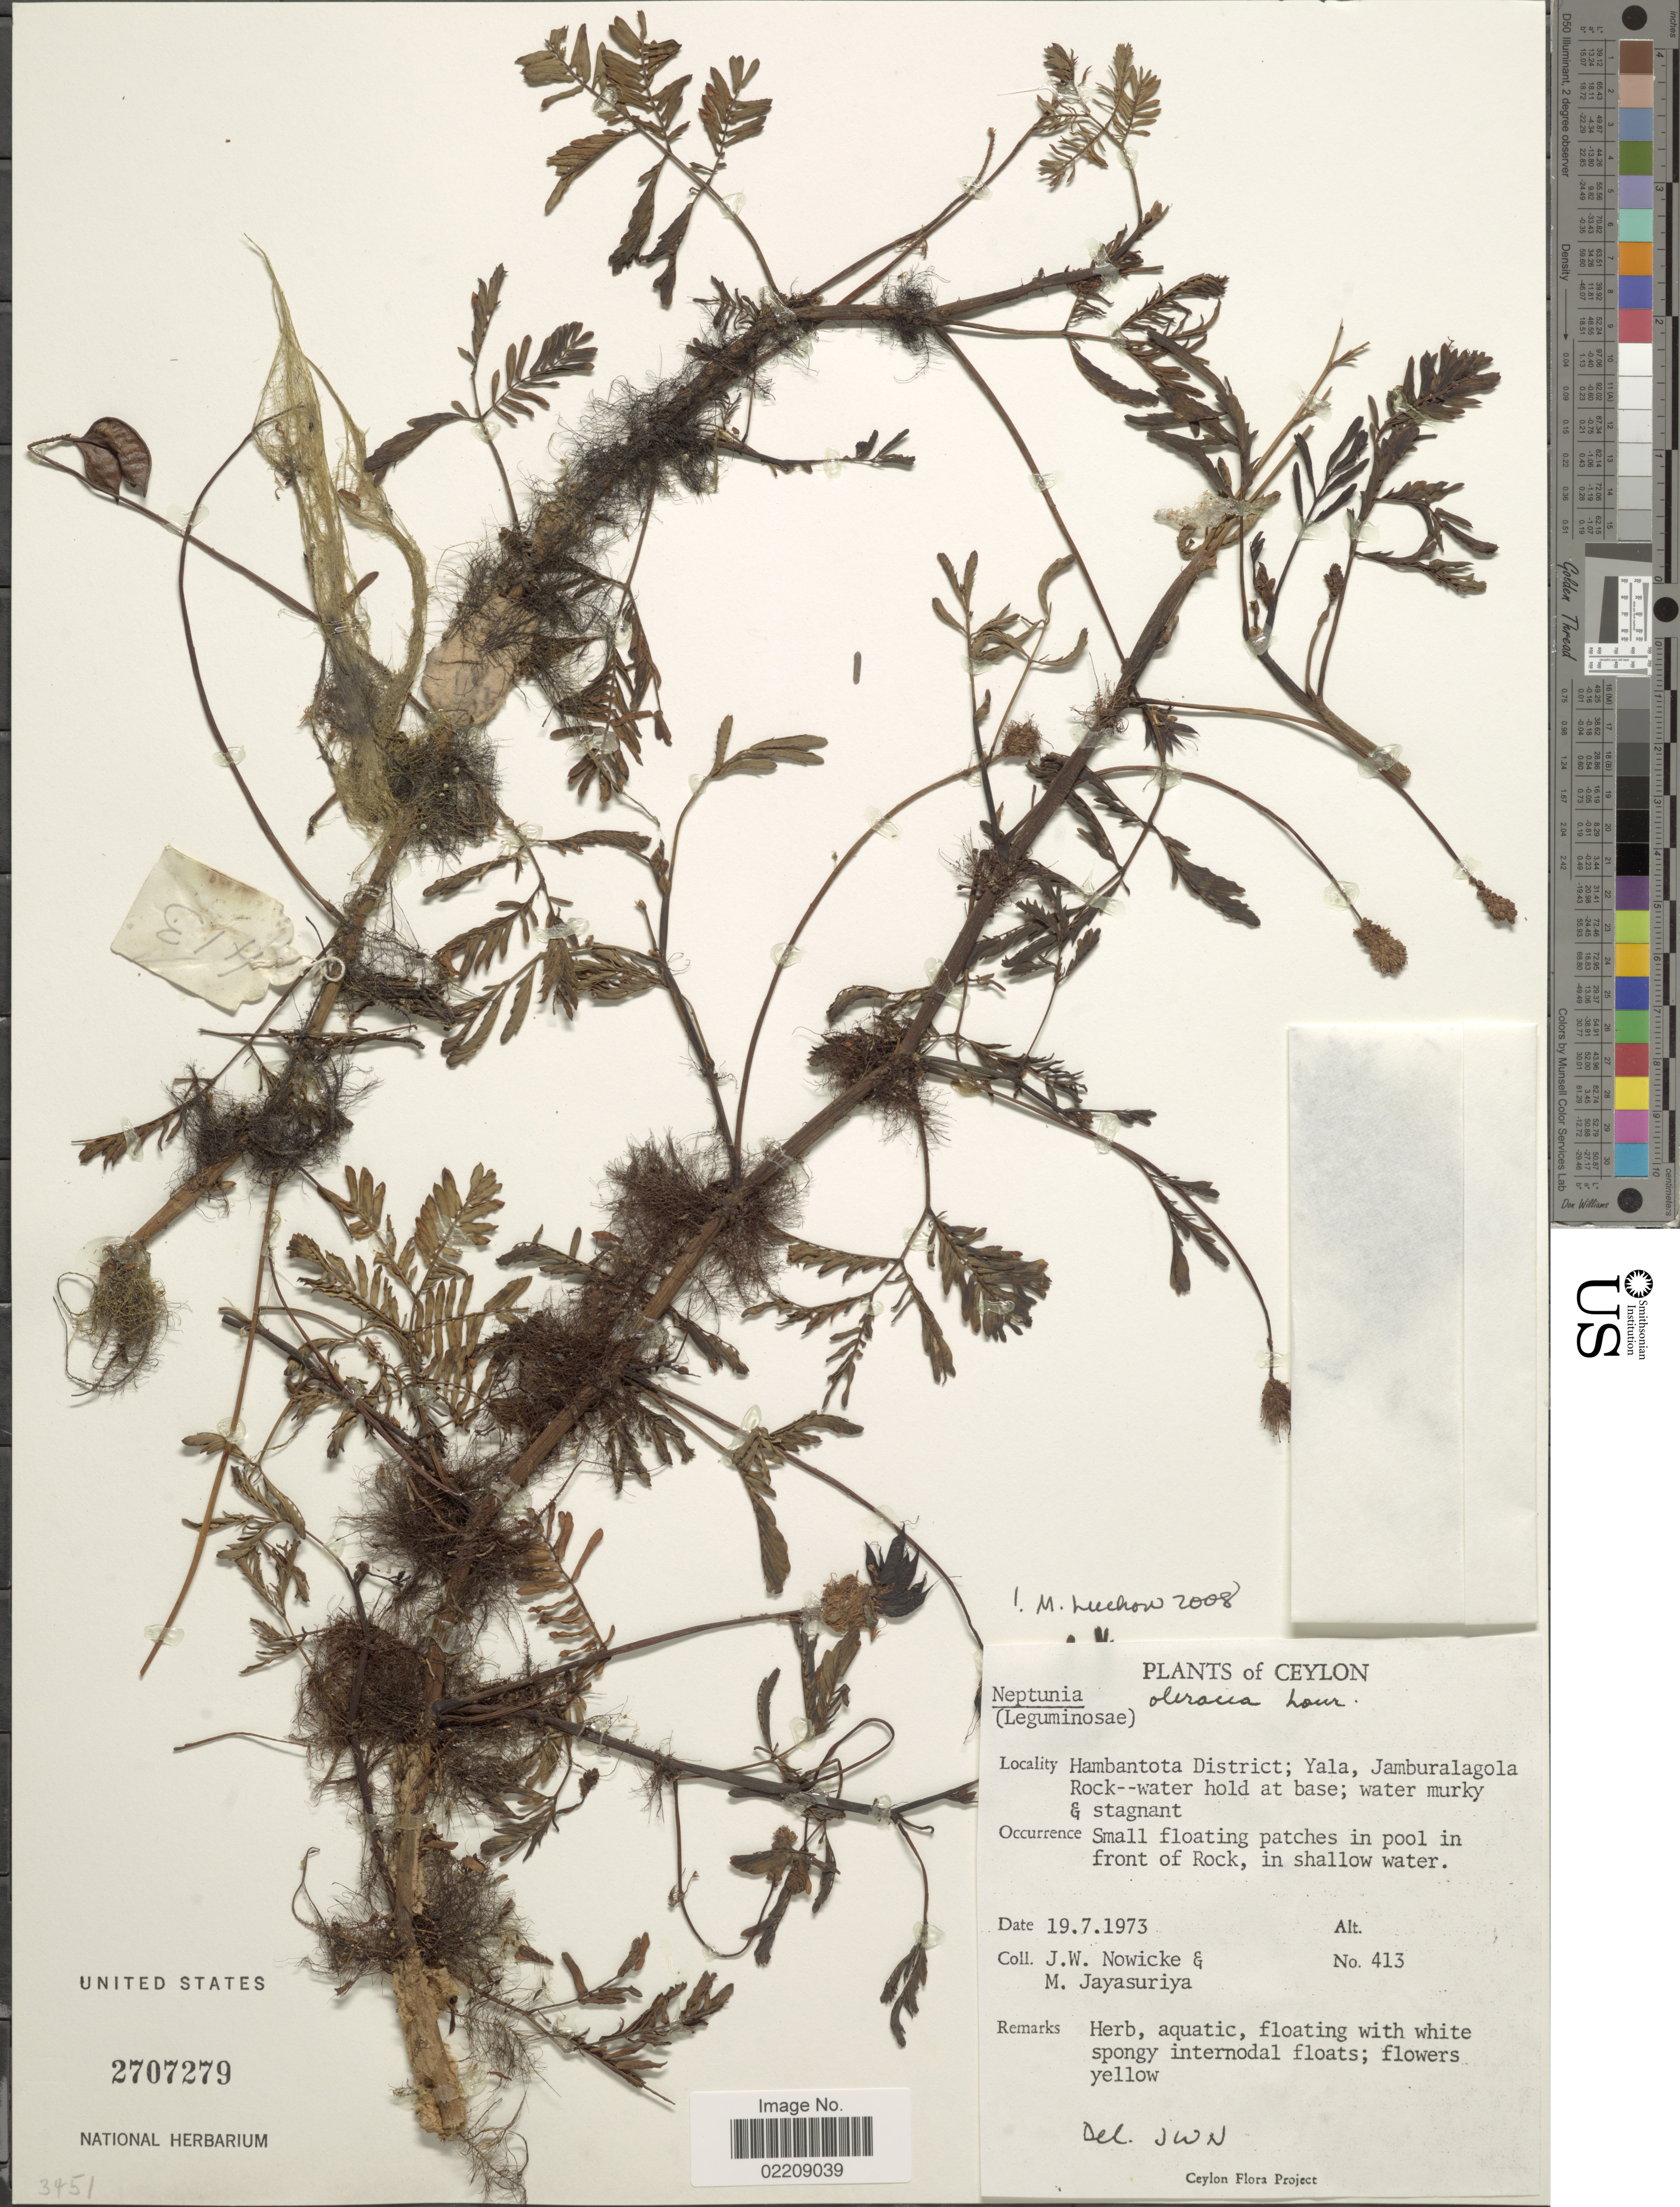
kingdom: Plantae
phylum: Tracheophyta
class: Magnoliopsida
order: Fabales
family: Fabaceae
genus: Neptunia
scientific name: Neptunia oleracea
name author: Lour.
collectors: J. W. Nowicke & M. Jayasuria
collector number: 413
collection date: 1973-07-19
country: Sri Lanka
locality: Hambontota District; Yala, Jamburalagola Rock--water hold at base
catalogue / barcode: US 2707279